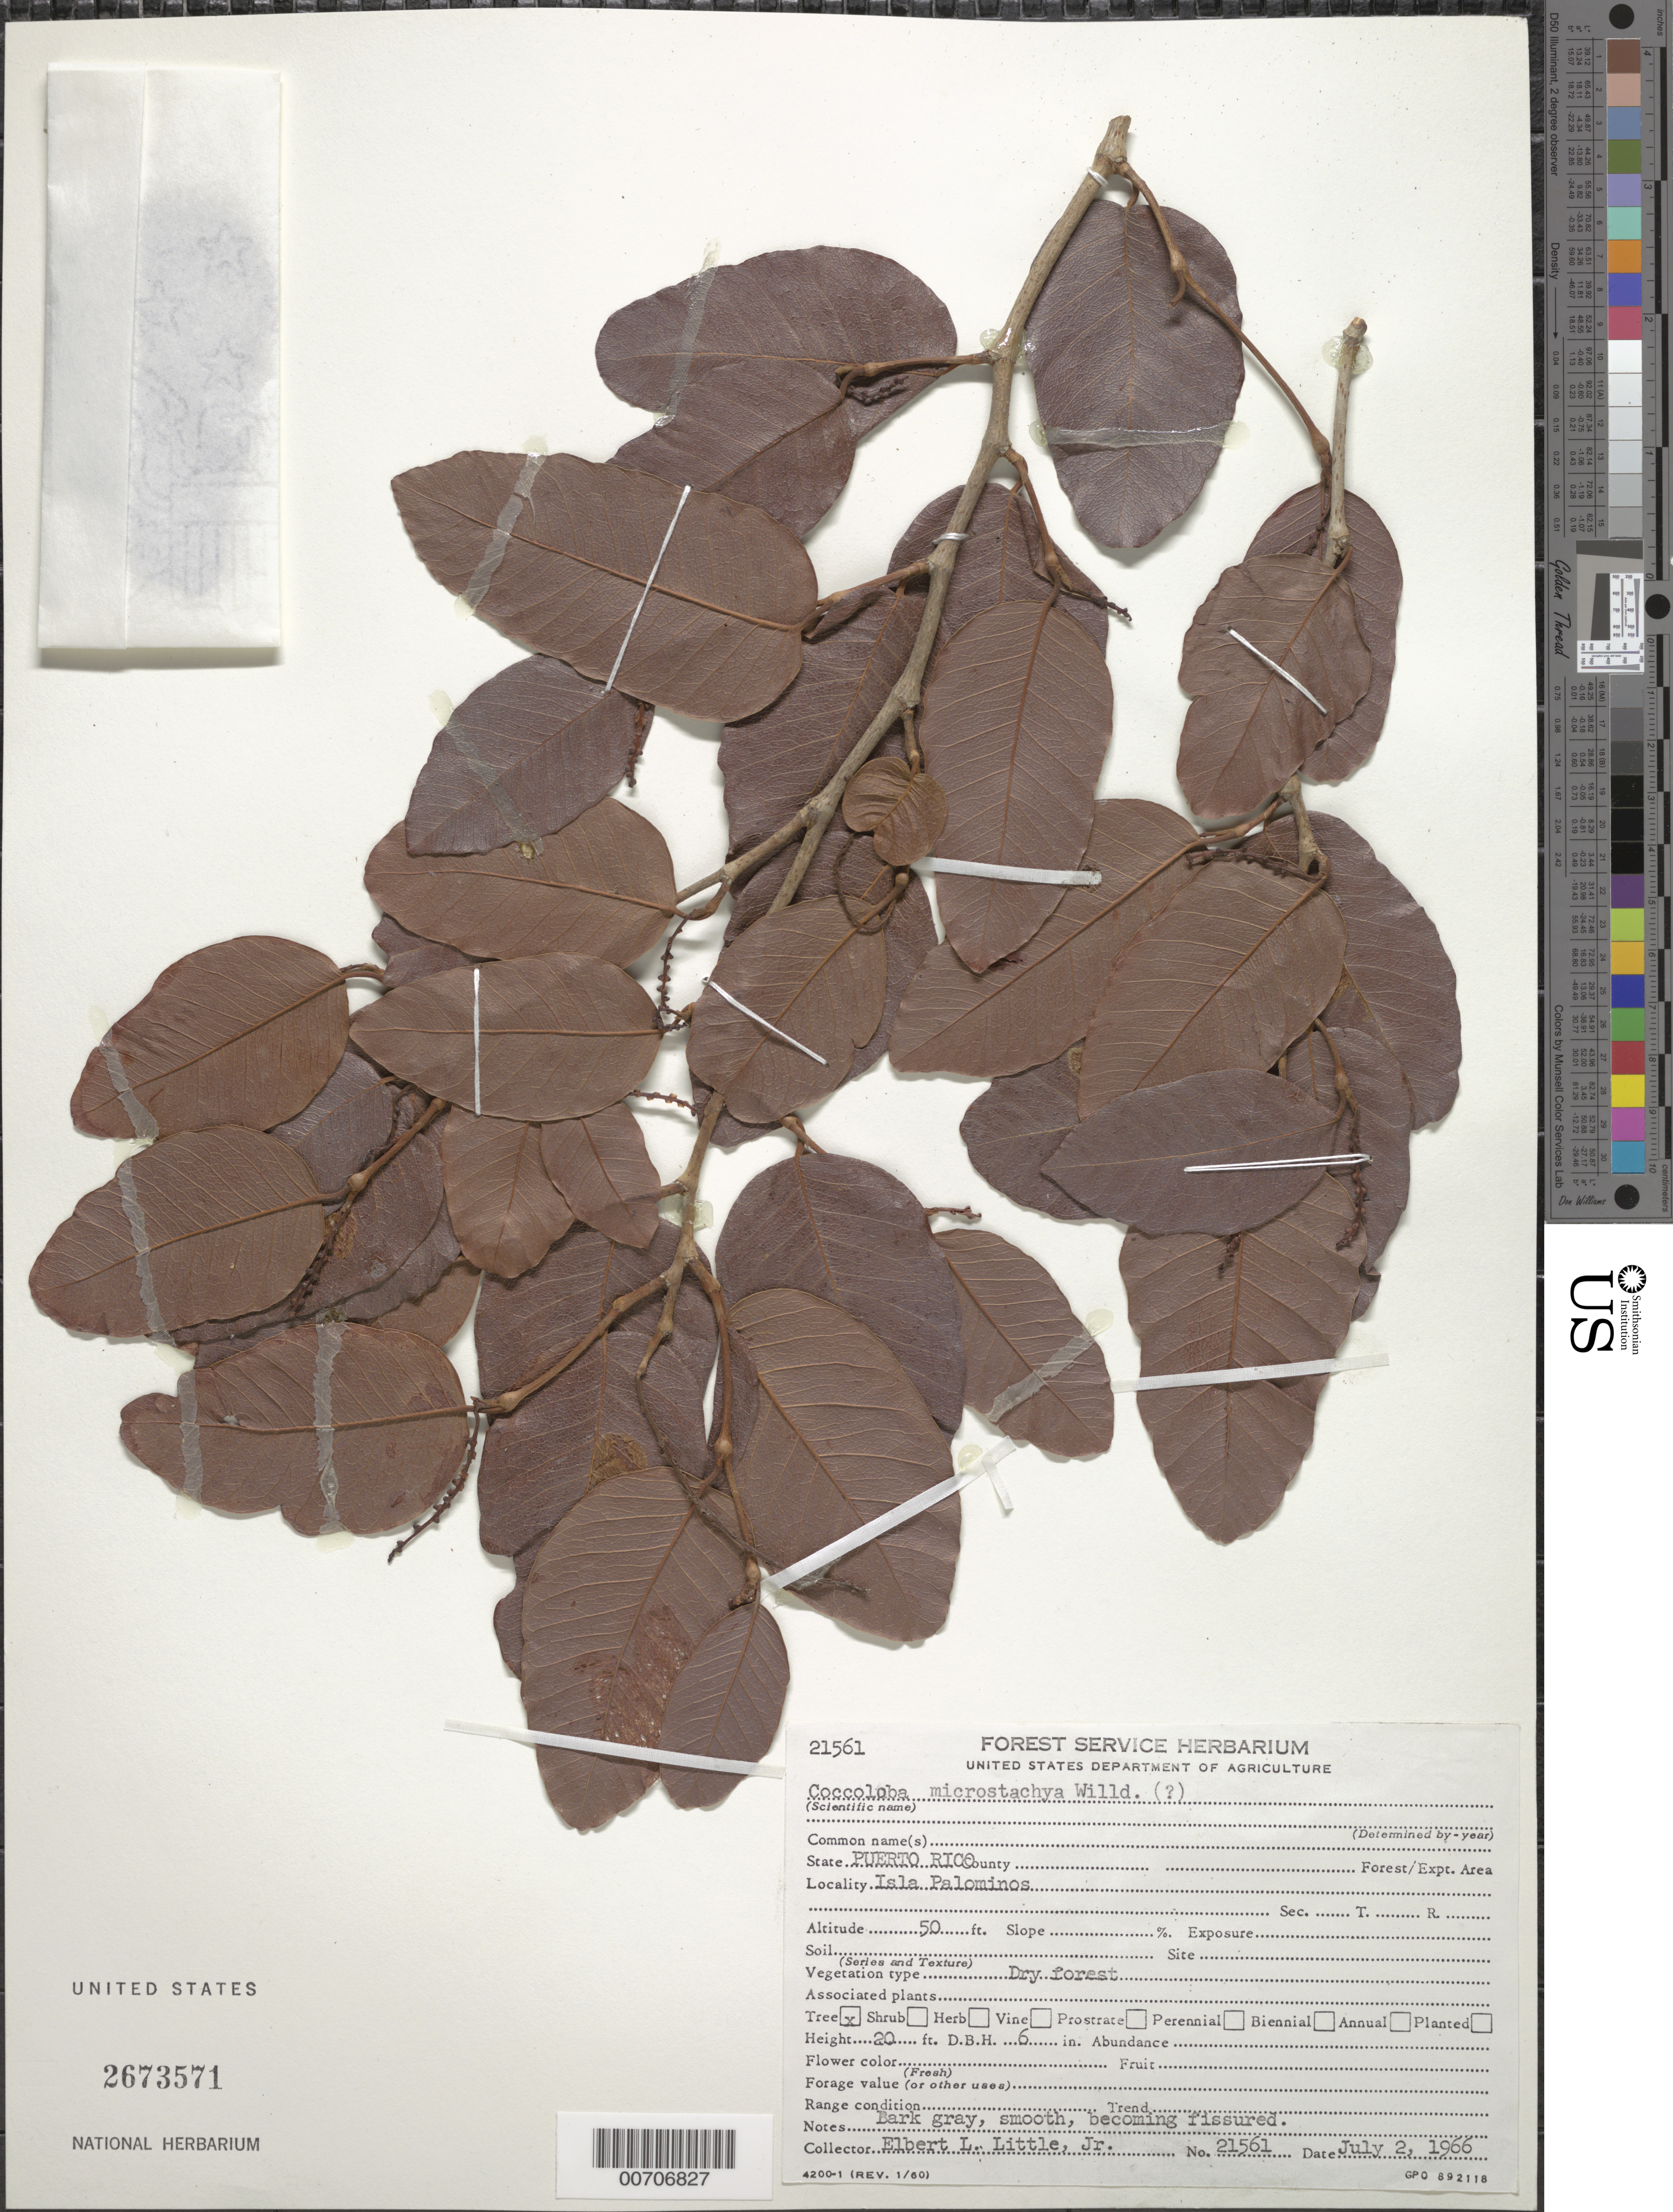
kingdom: Plantae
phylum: Tracheophyta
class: Magnoliopsida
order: Caryophyllales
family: Polygonaceae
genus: Coccoloba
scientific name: Coccoloba microstachya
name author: Willd.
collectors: E. L. Little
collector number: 21561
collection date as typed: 02 Jul 1966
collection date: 1966-07-02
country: Puerto Rico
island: Greater Antilles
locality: Isla Palominos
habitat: Dry forest.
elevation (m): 15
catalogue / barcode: US 2673571